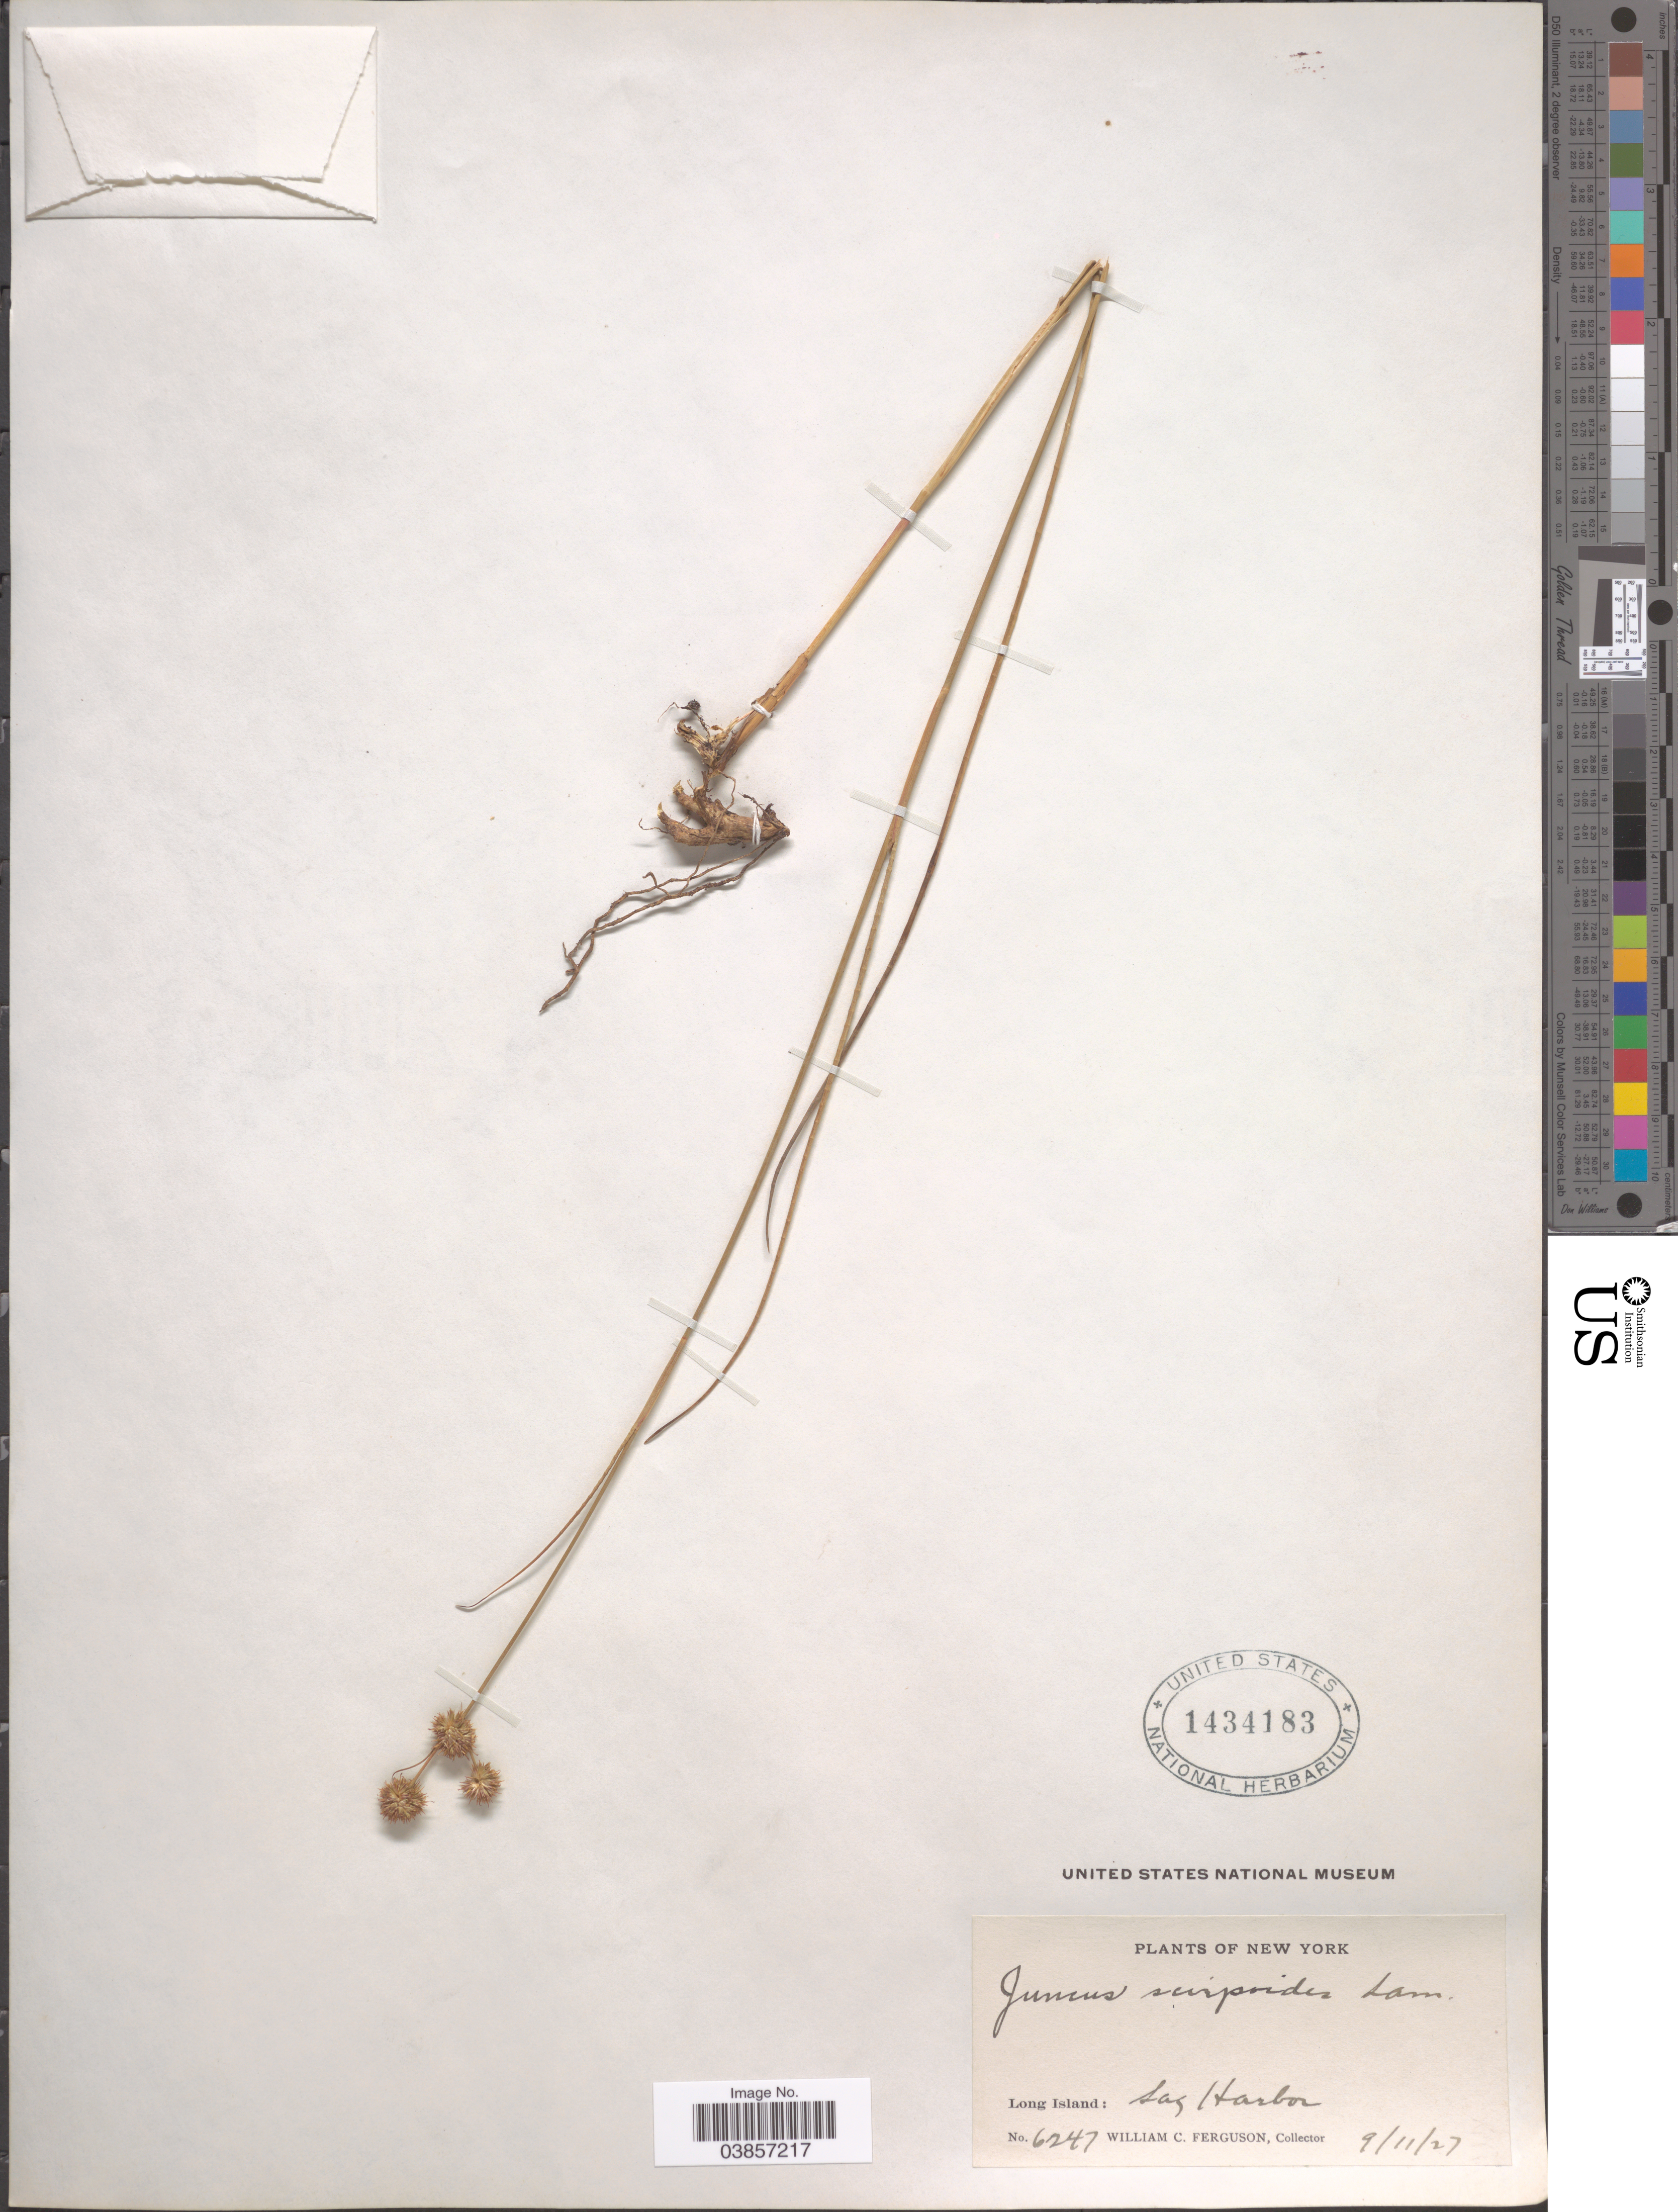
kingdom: Plantae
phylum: Tracheophyta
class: Liliopsida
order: Poales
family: Juncaceae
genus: Juncus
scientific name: Juncus scirpoides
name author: Lam.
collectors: W. Ferguson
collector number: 6247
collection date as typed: Transcribed d/m/y: 11/9/27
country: United States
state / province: New York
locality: Long Island: Sag Harbor.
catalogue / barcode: US 1434183